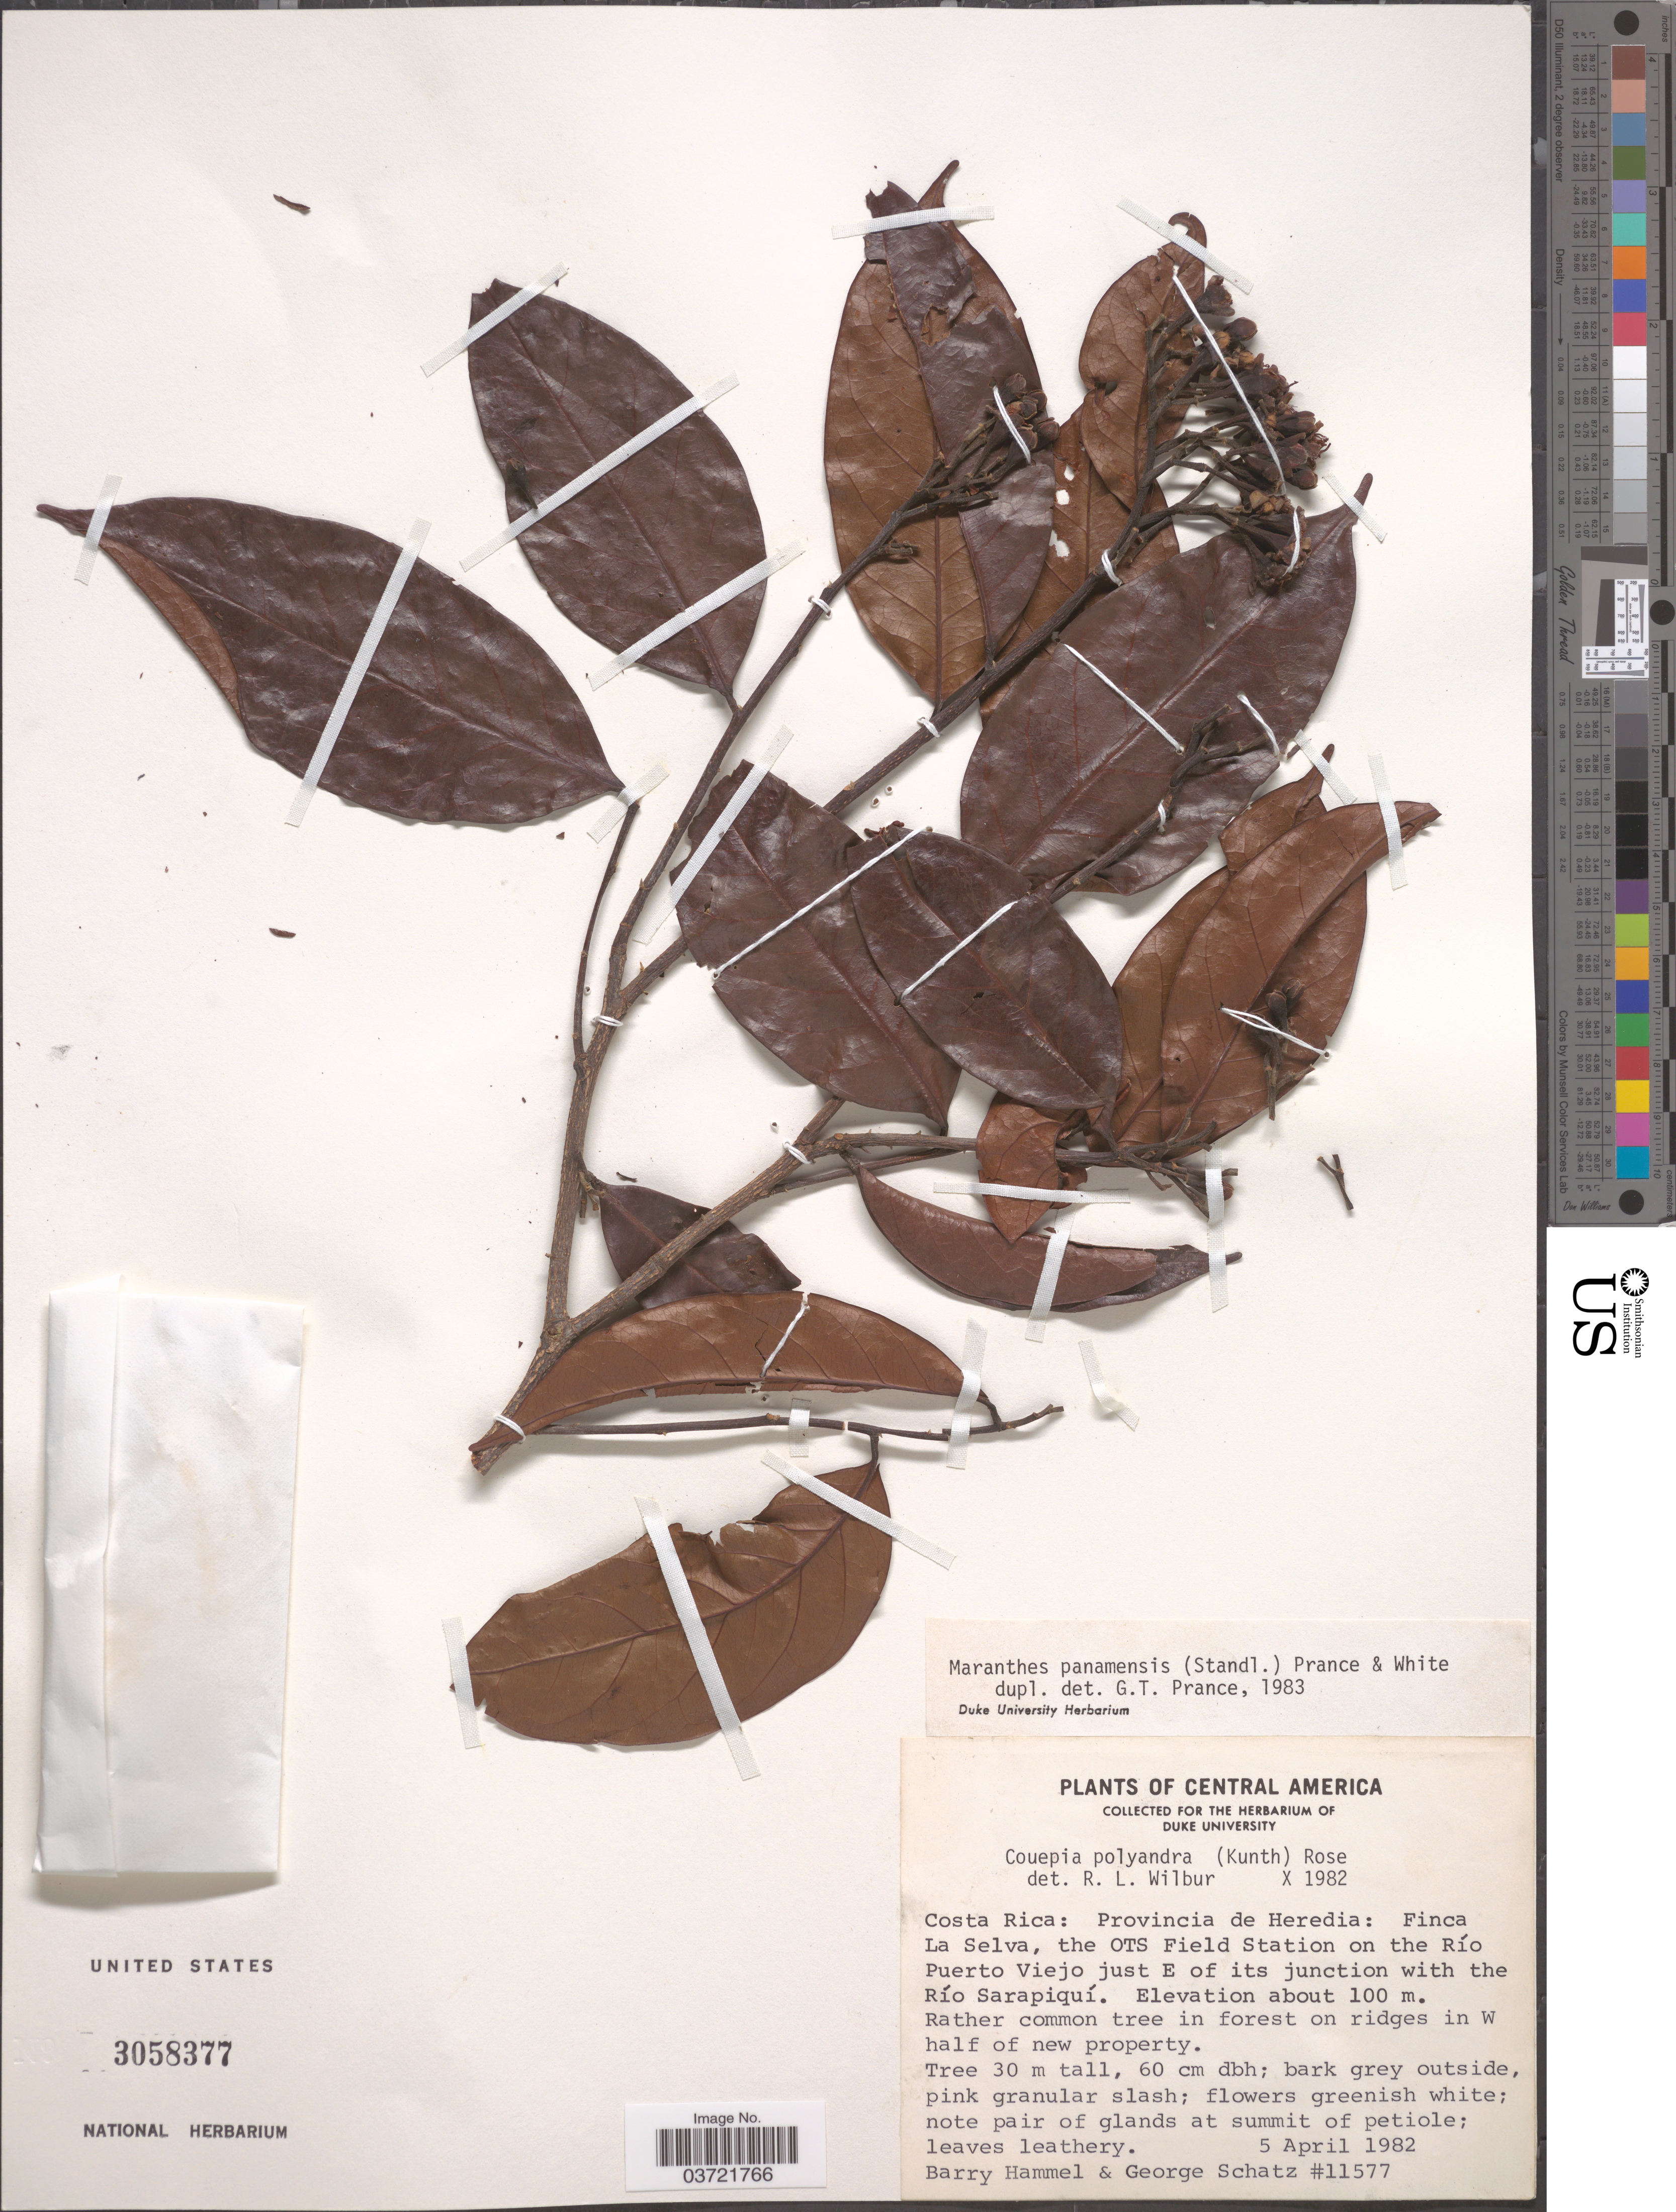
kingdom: Plantae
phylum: Tracheophyta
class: Magnoliopsida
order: Malpighiales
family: Chrysobalanaceae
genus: Maranthes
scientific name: Maranthes panamensis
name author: (Standl.) Prance & F. White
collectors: B. Hammel & G. Schatz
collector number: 11577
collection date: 1982-04-05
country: Costa Rica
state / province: Heredia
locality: Finca La Selva, the OTS Field Station on the Río Puerto Viejo just E of its junction with the Río Sarapiquí.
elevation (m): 100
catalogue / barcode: US 3058377